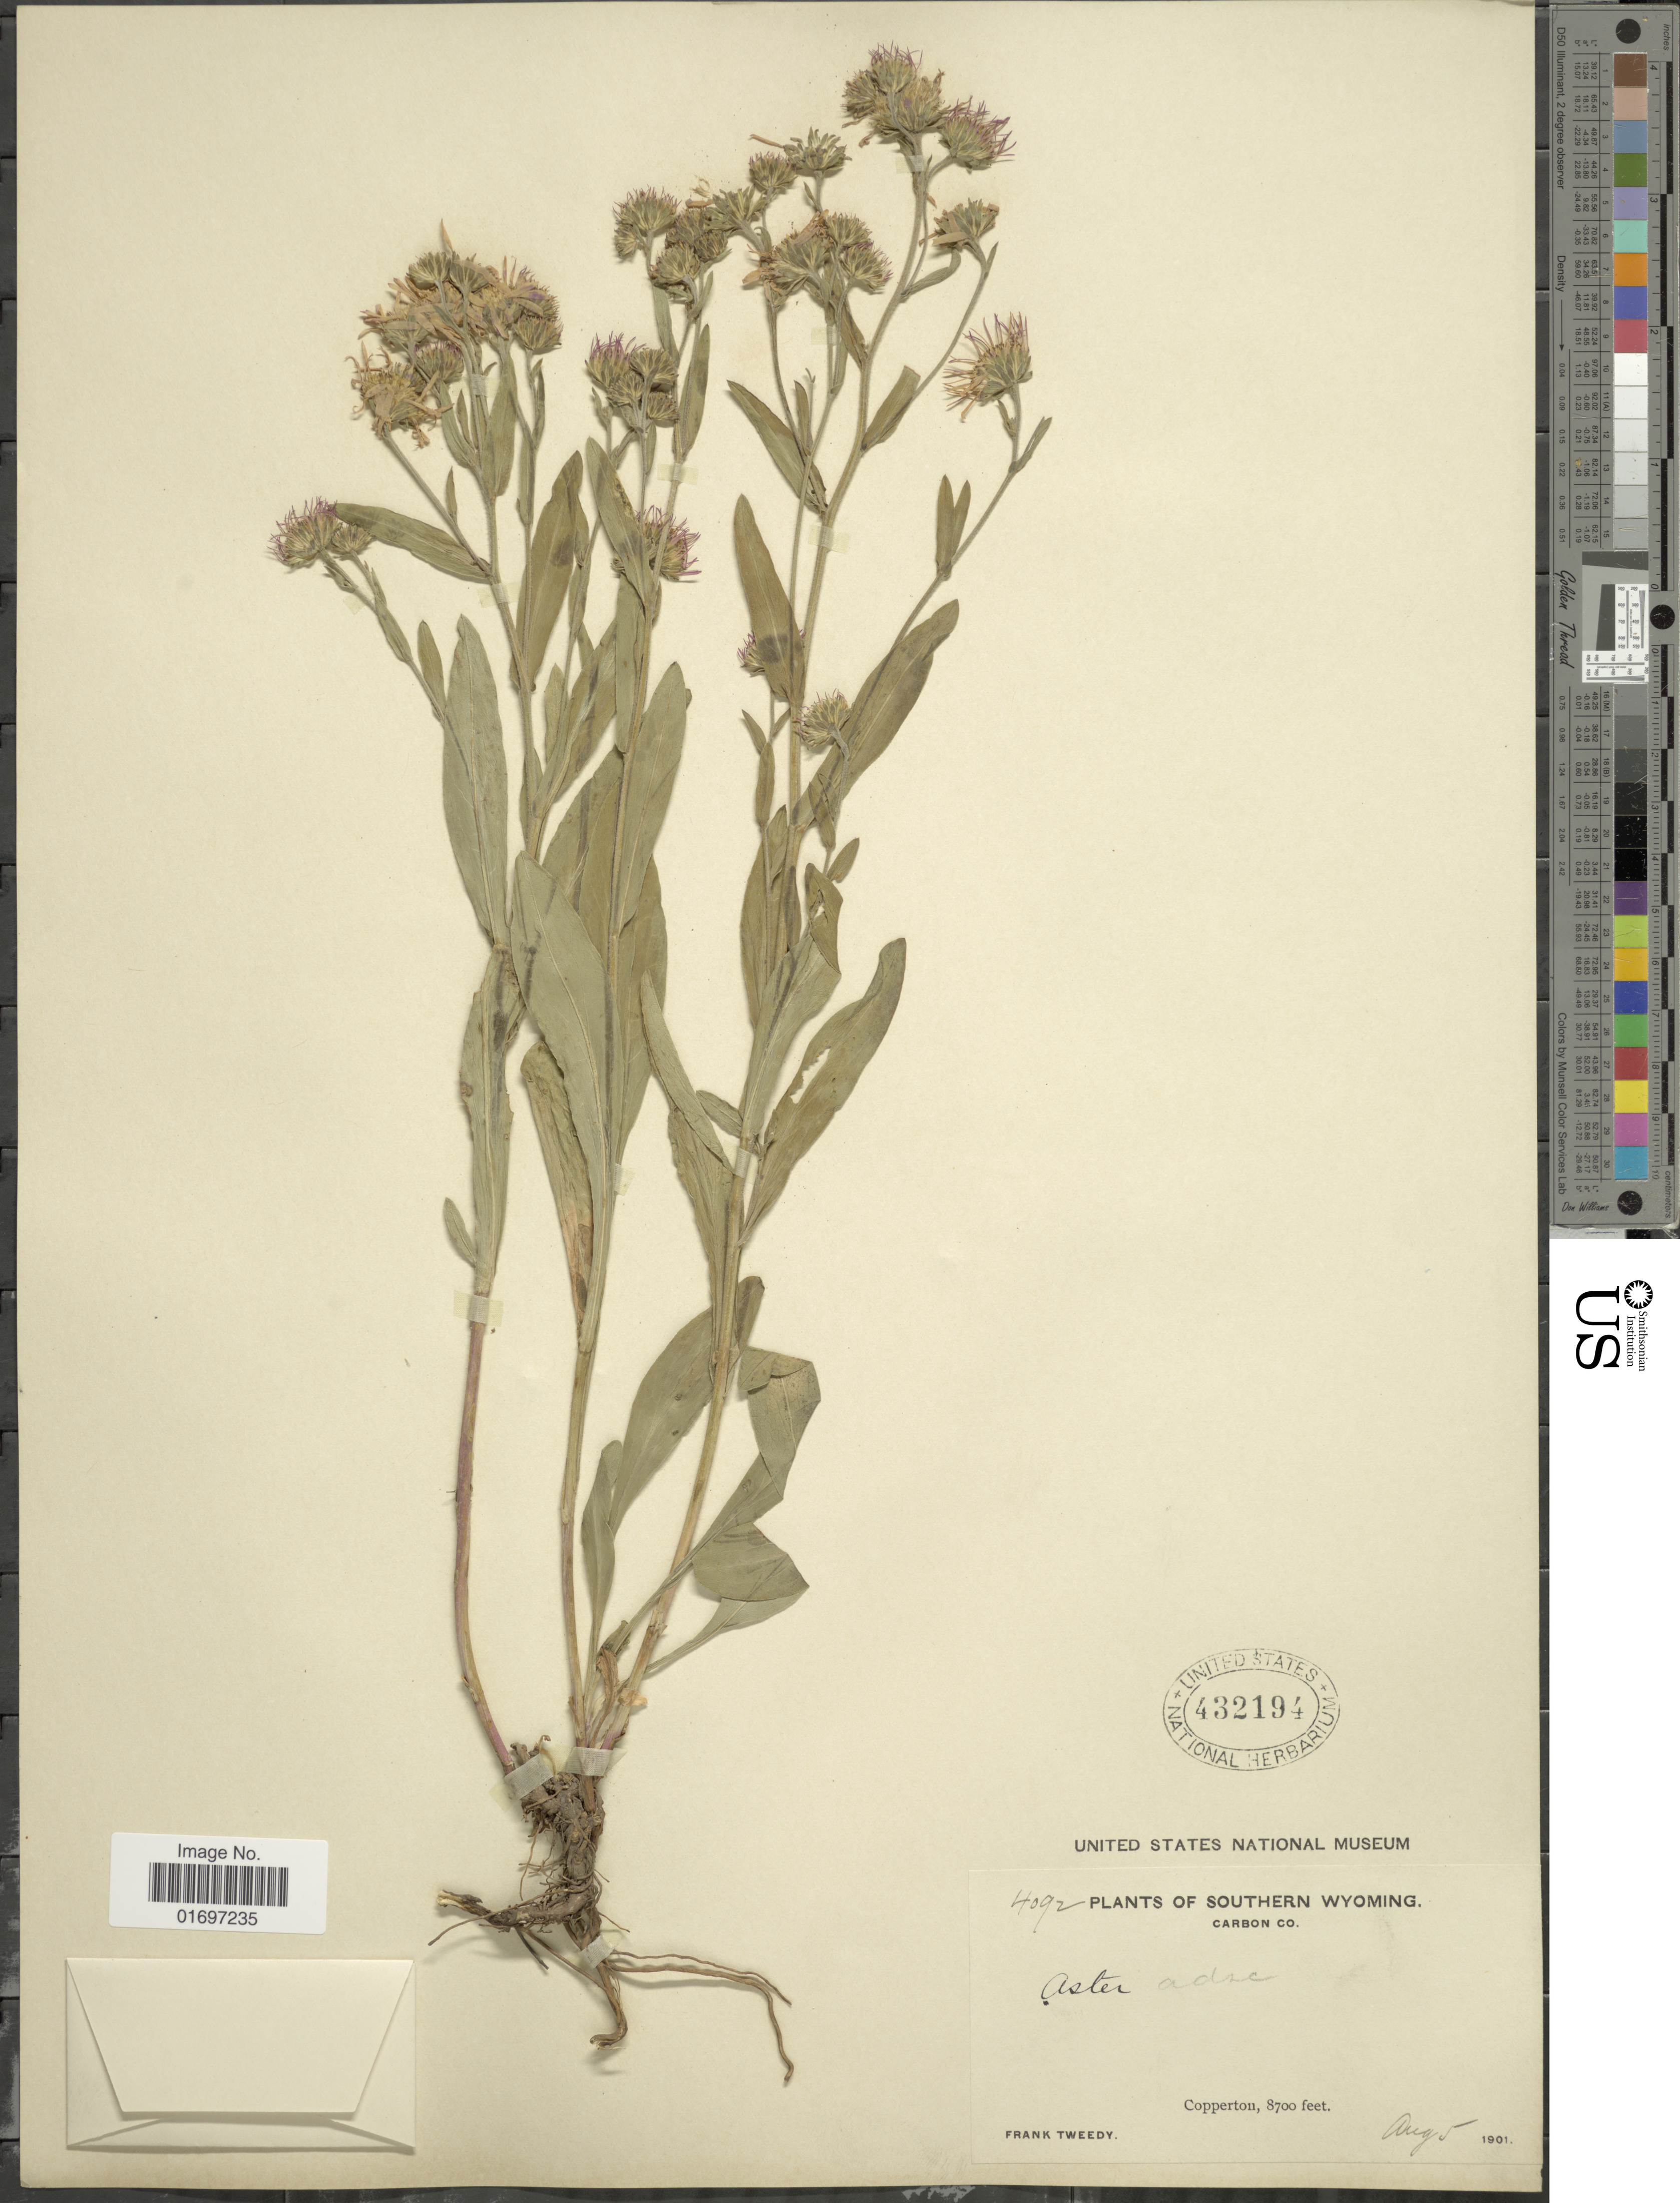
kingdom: Plantae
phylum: Tracheophyta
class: Magnoliopsida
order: Asterales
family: Asteraceae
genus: Symphyotrichum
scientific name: Symphyotrichum ascendens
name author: (Lindl.) G.L. Nesom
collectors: F. Tweedy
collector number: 4092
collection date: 1901-08-05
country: United States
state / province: Wyoming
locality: Southern Wyoming. Carbon Co. Copperton.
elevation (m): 2652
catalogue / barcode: US 432194